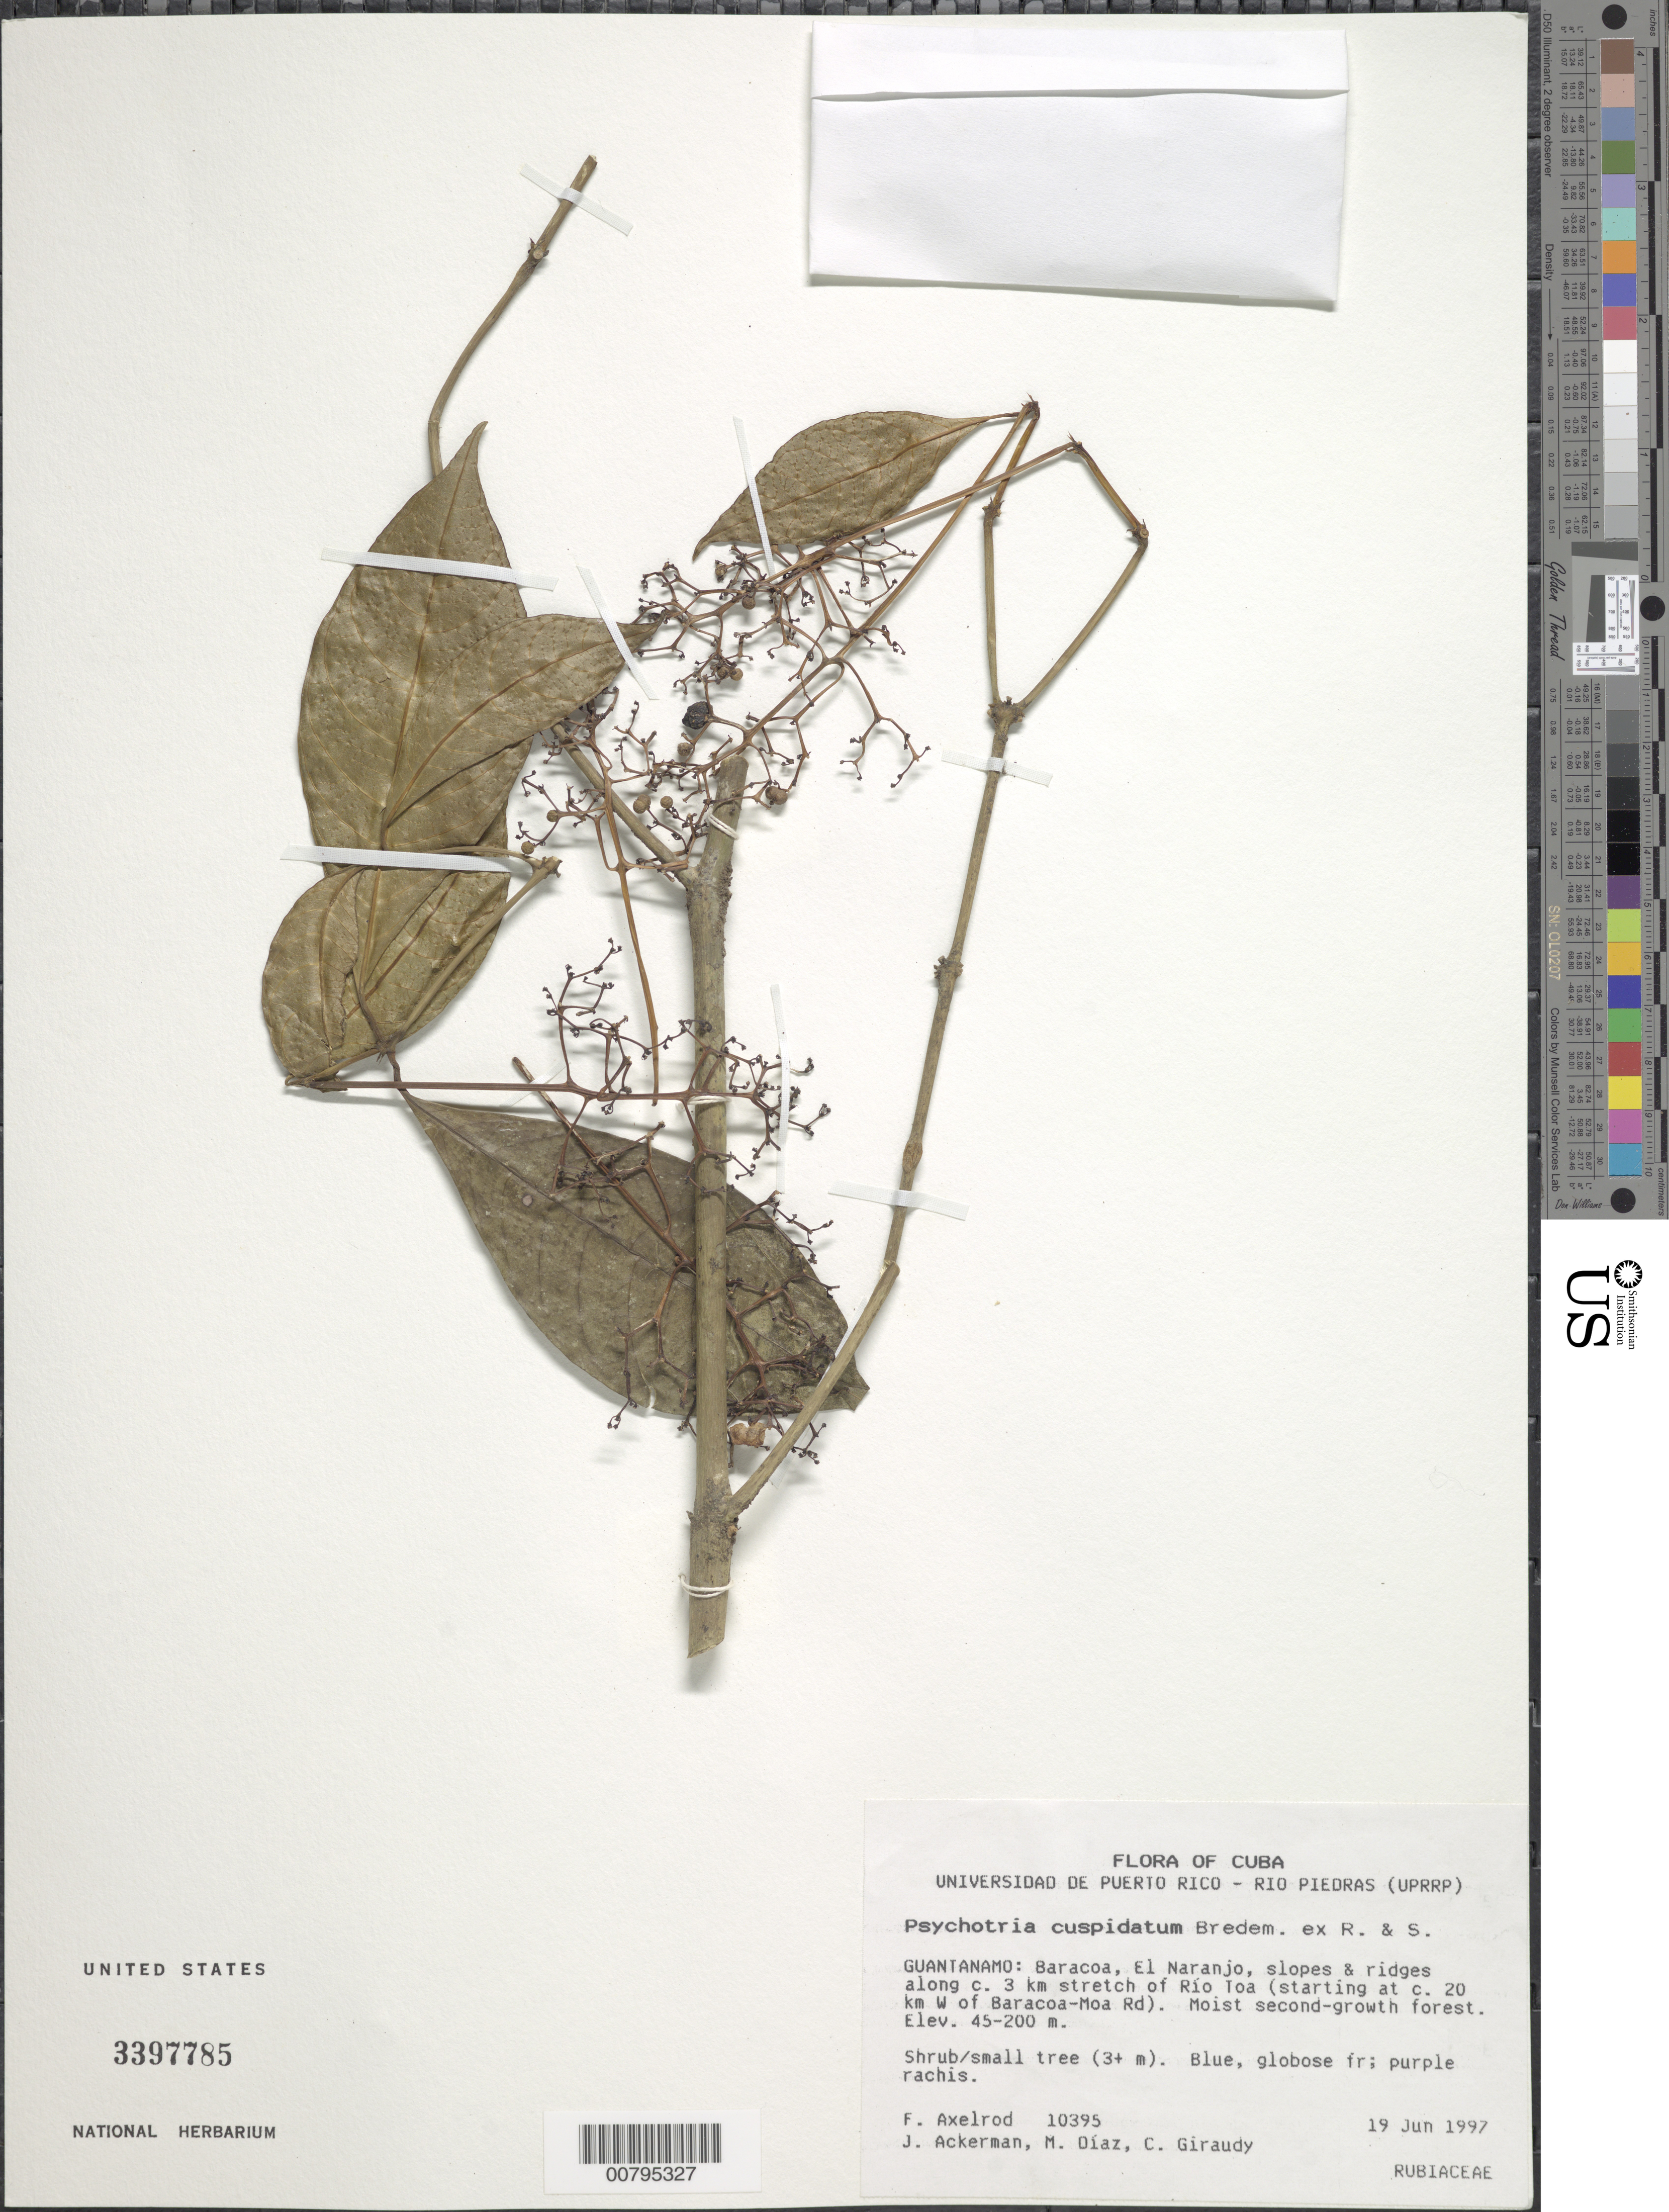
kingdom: Plantae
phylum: Tracheophyta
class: Magnoliopsida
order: Gentianales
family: Rubiaceae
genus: Psychotria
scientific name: Psychotria costivenia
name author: Griseb.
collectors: F. S. Axelrod, J. D. Ackerman, M. Díaz & C. Giraudy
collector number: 10395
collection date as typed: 19 Jun 1997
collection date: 1997-06-19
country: Cuba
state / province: Guantanamo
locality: Baracoa, El Naranjo, slopes and ridges along c. 3 km stretch of Rio Toa (starting at c. 20 km W of Baracoa-Moa Rd.)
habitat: Moist second-growth forest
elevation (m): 45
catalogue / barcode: US 3397785